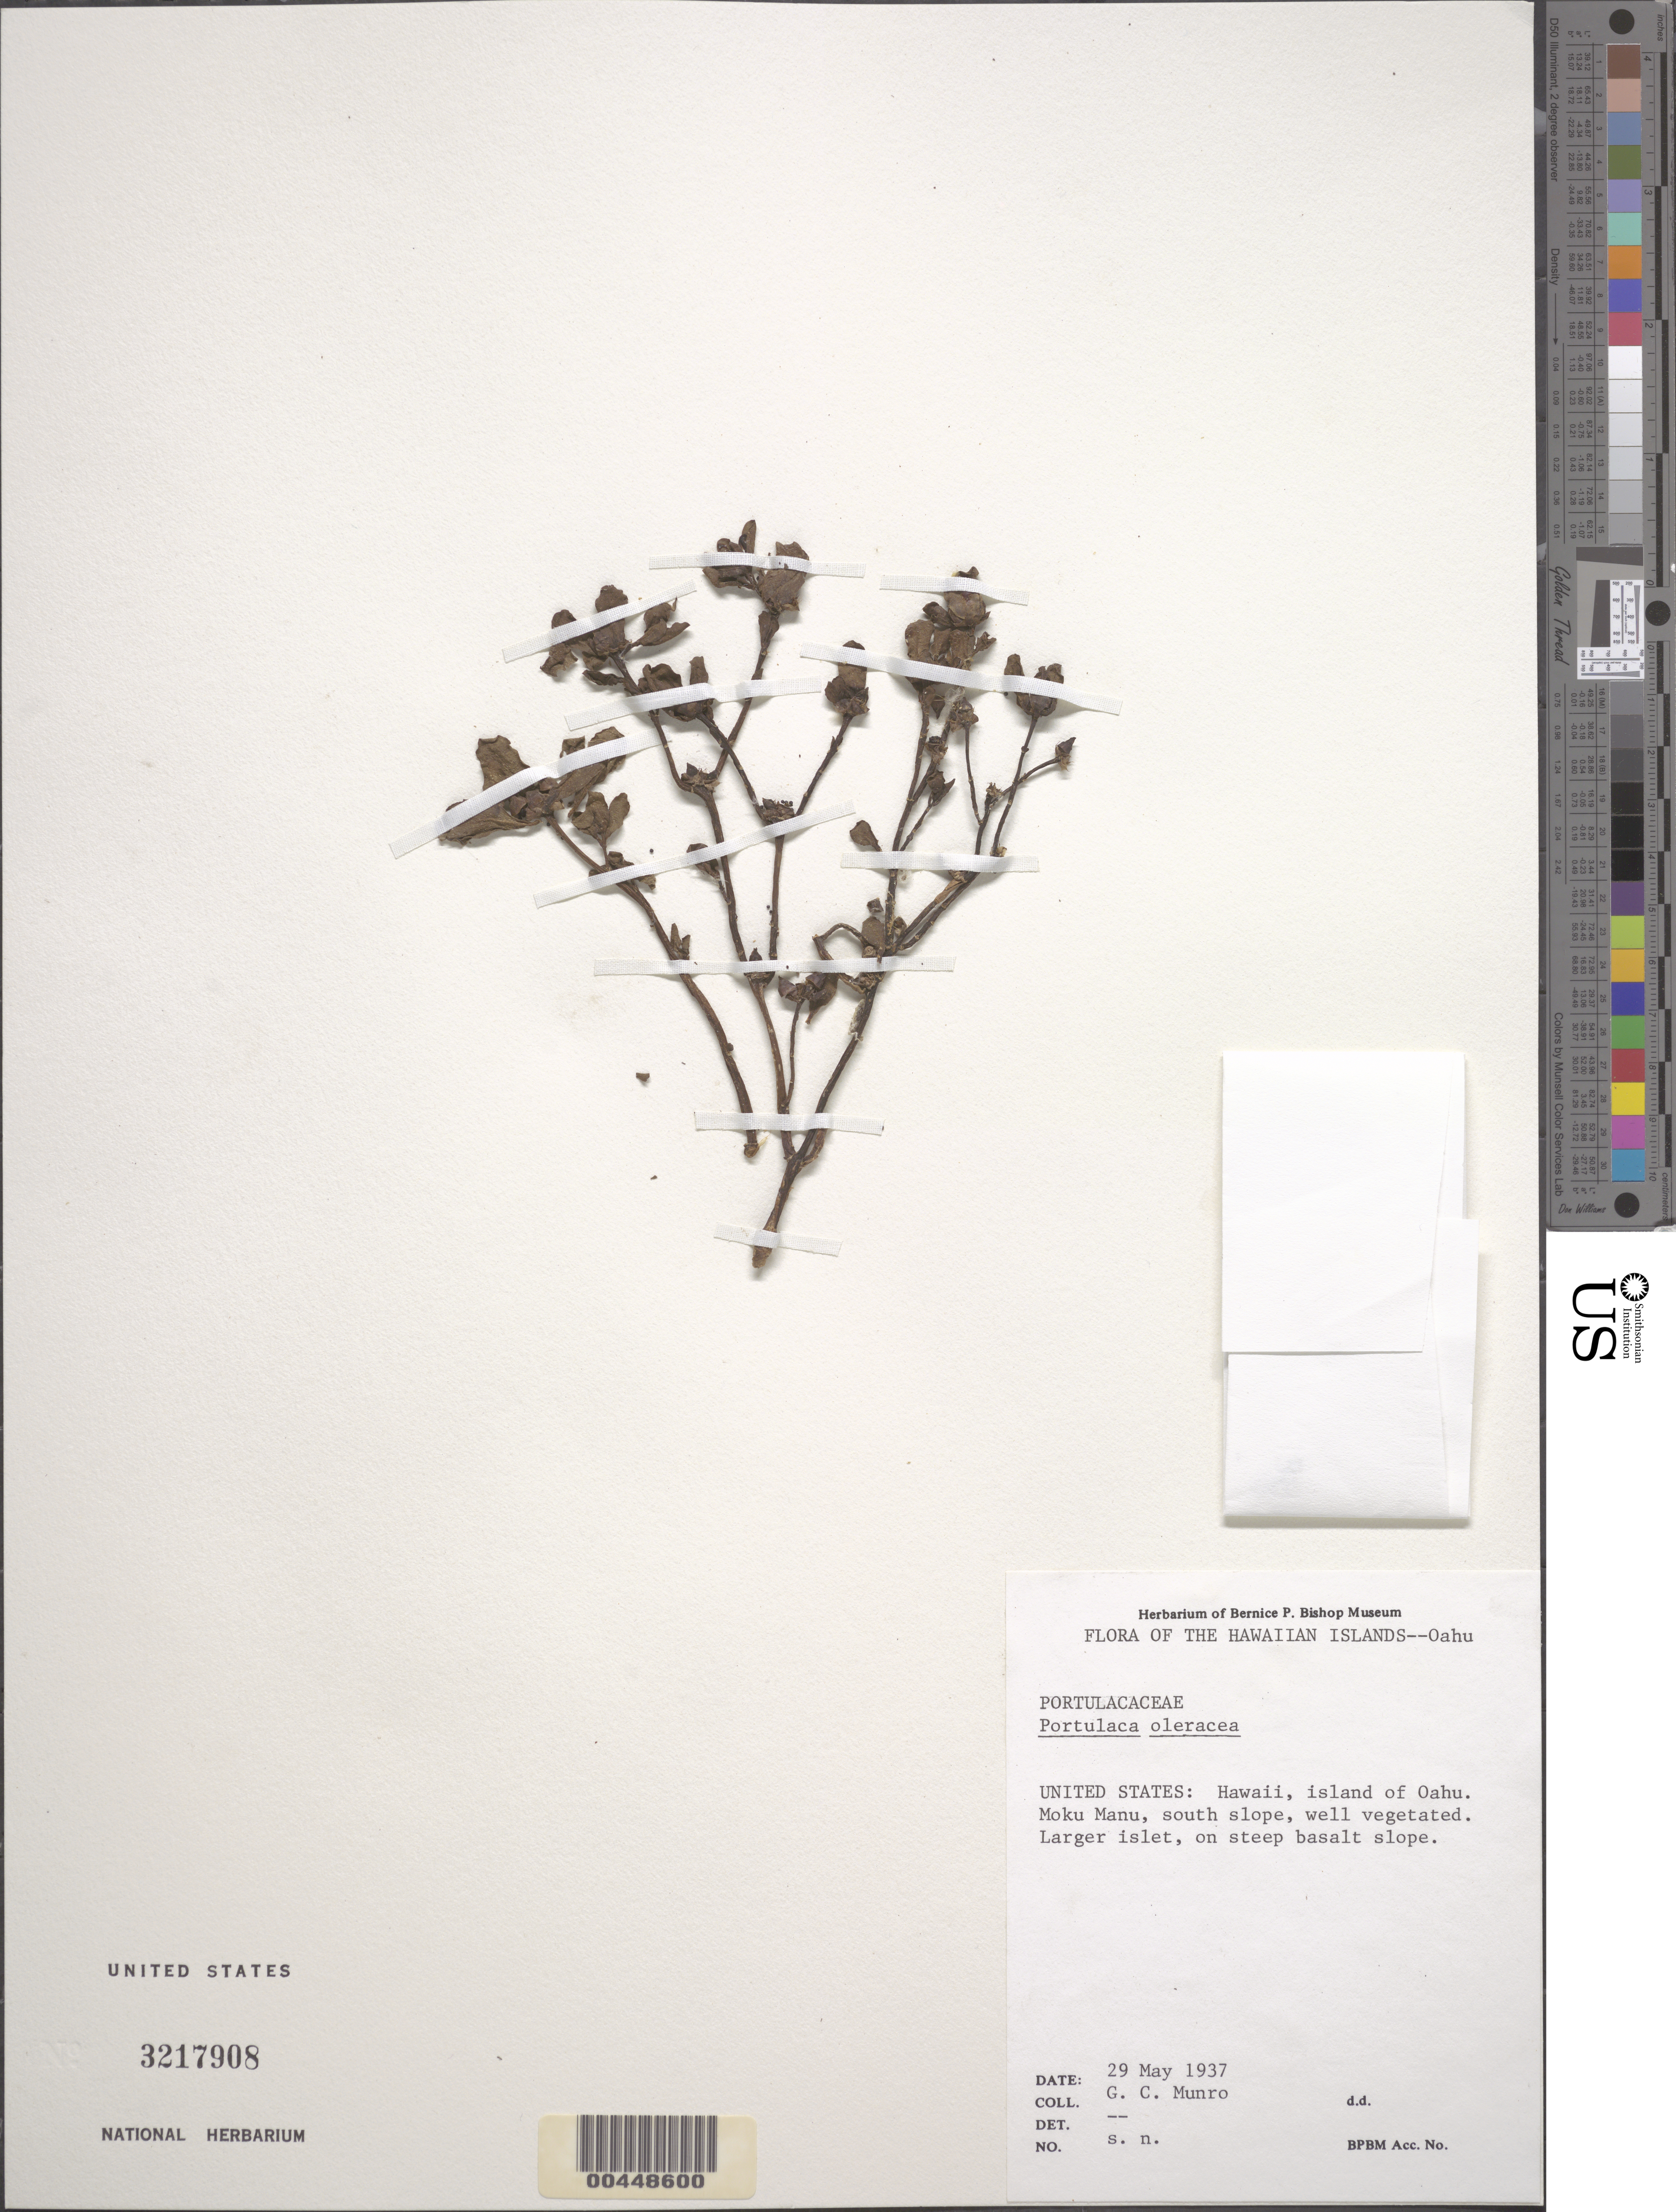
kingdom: Plantae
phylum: Tracheophyta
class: Magnoliopsida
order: Caryophyllales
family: Portulacaceae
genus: Portulaca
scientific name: Portulaca oleracea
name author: L.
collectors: G. C. Munro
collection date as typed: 29 May 1937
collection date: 1937-05-29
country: United States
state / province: Hawaii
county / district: Honolulu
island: Moku Manu Islet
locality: Moku Manu Islet, near Oahu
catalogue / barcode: US 3217908